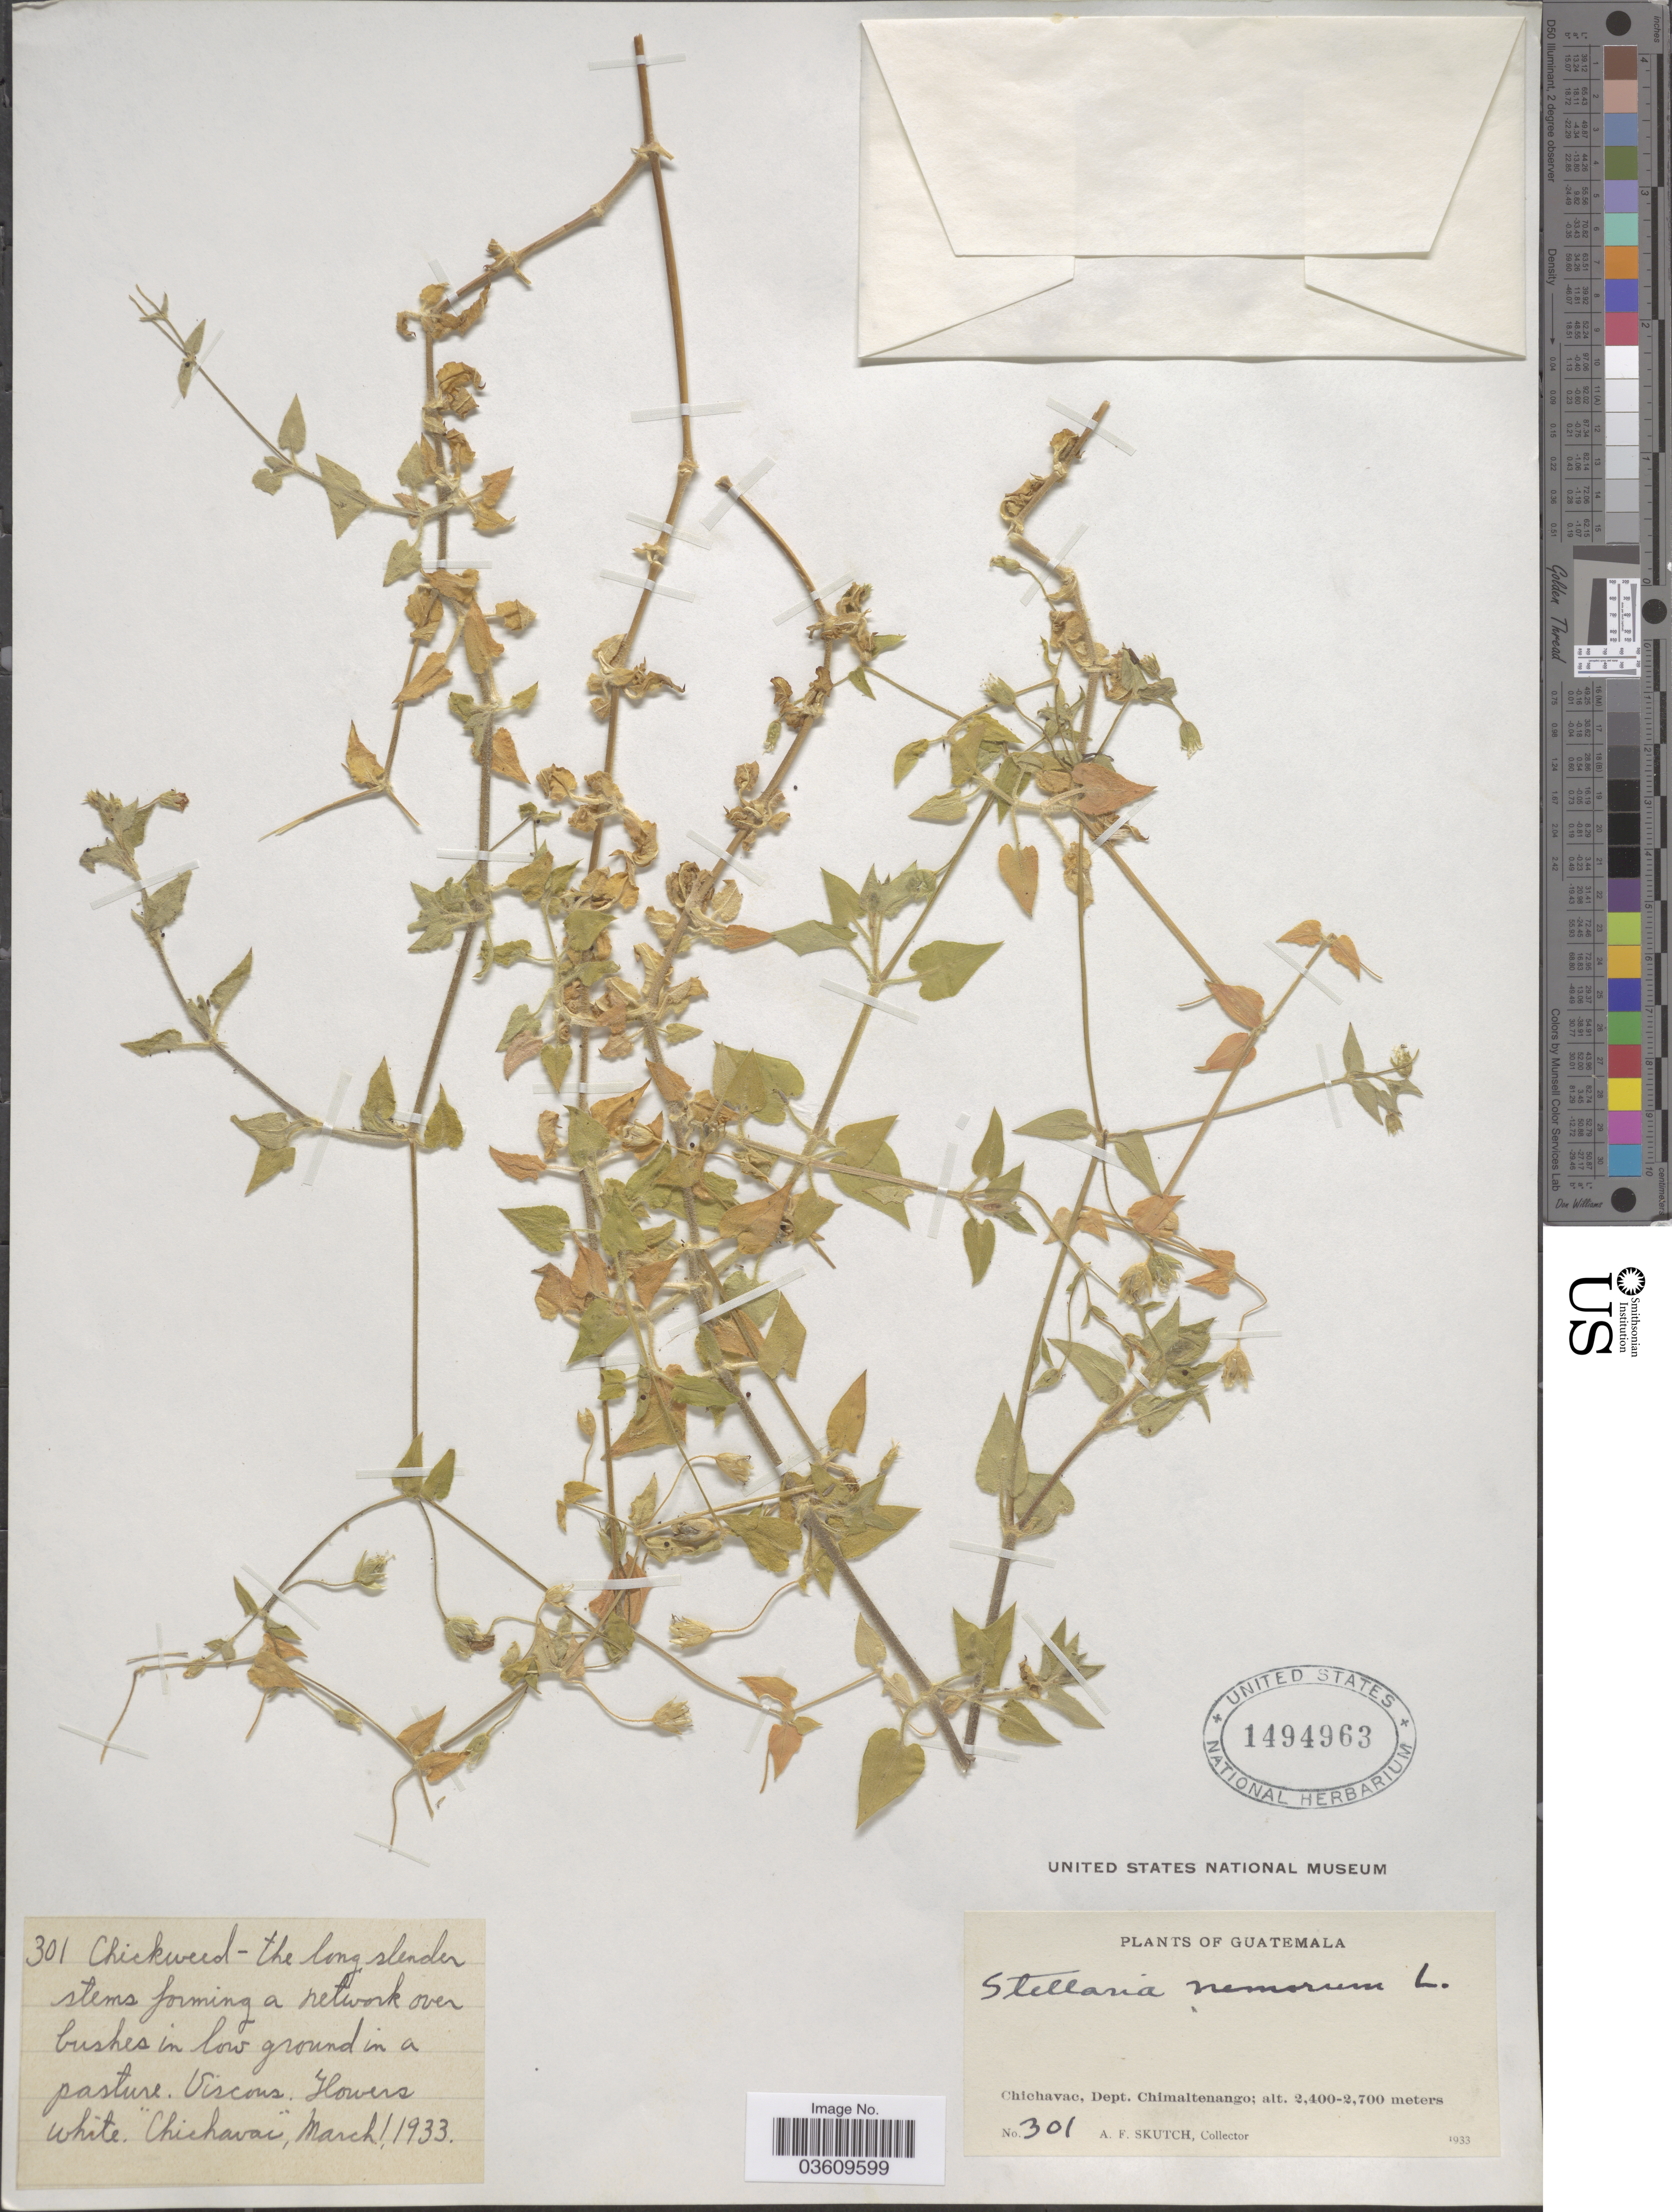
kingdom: Plantae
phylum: Tracheophyta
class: Magnoliopsida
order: Caryophyllales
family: Caryophyllaceae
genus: Stellaria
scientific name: Stellaria cuspidata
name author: Willd. ex Schltdl.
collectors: A. F. Skutch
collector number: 301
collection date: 1933-03-01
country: Guatemala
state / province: Chimaltenango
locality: Chichavac, Dept. Chimaltenango.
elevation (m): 2400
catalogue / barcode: US 1494963